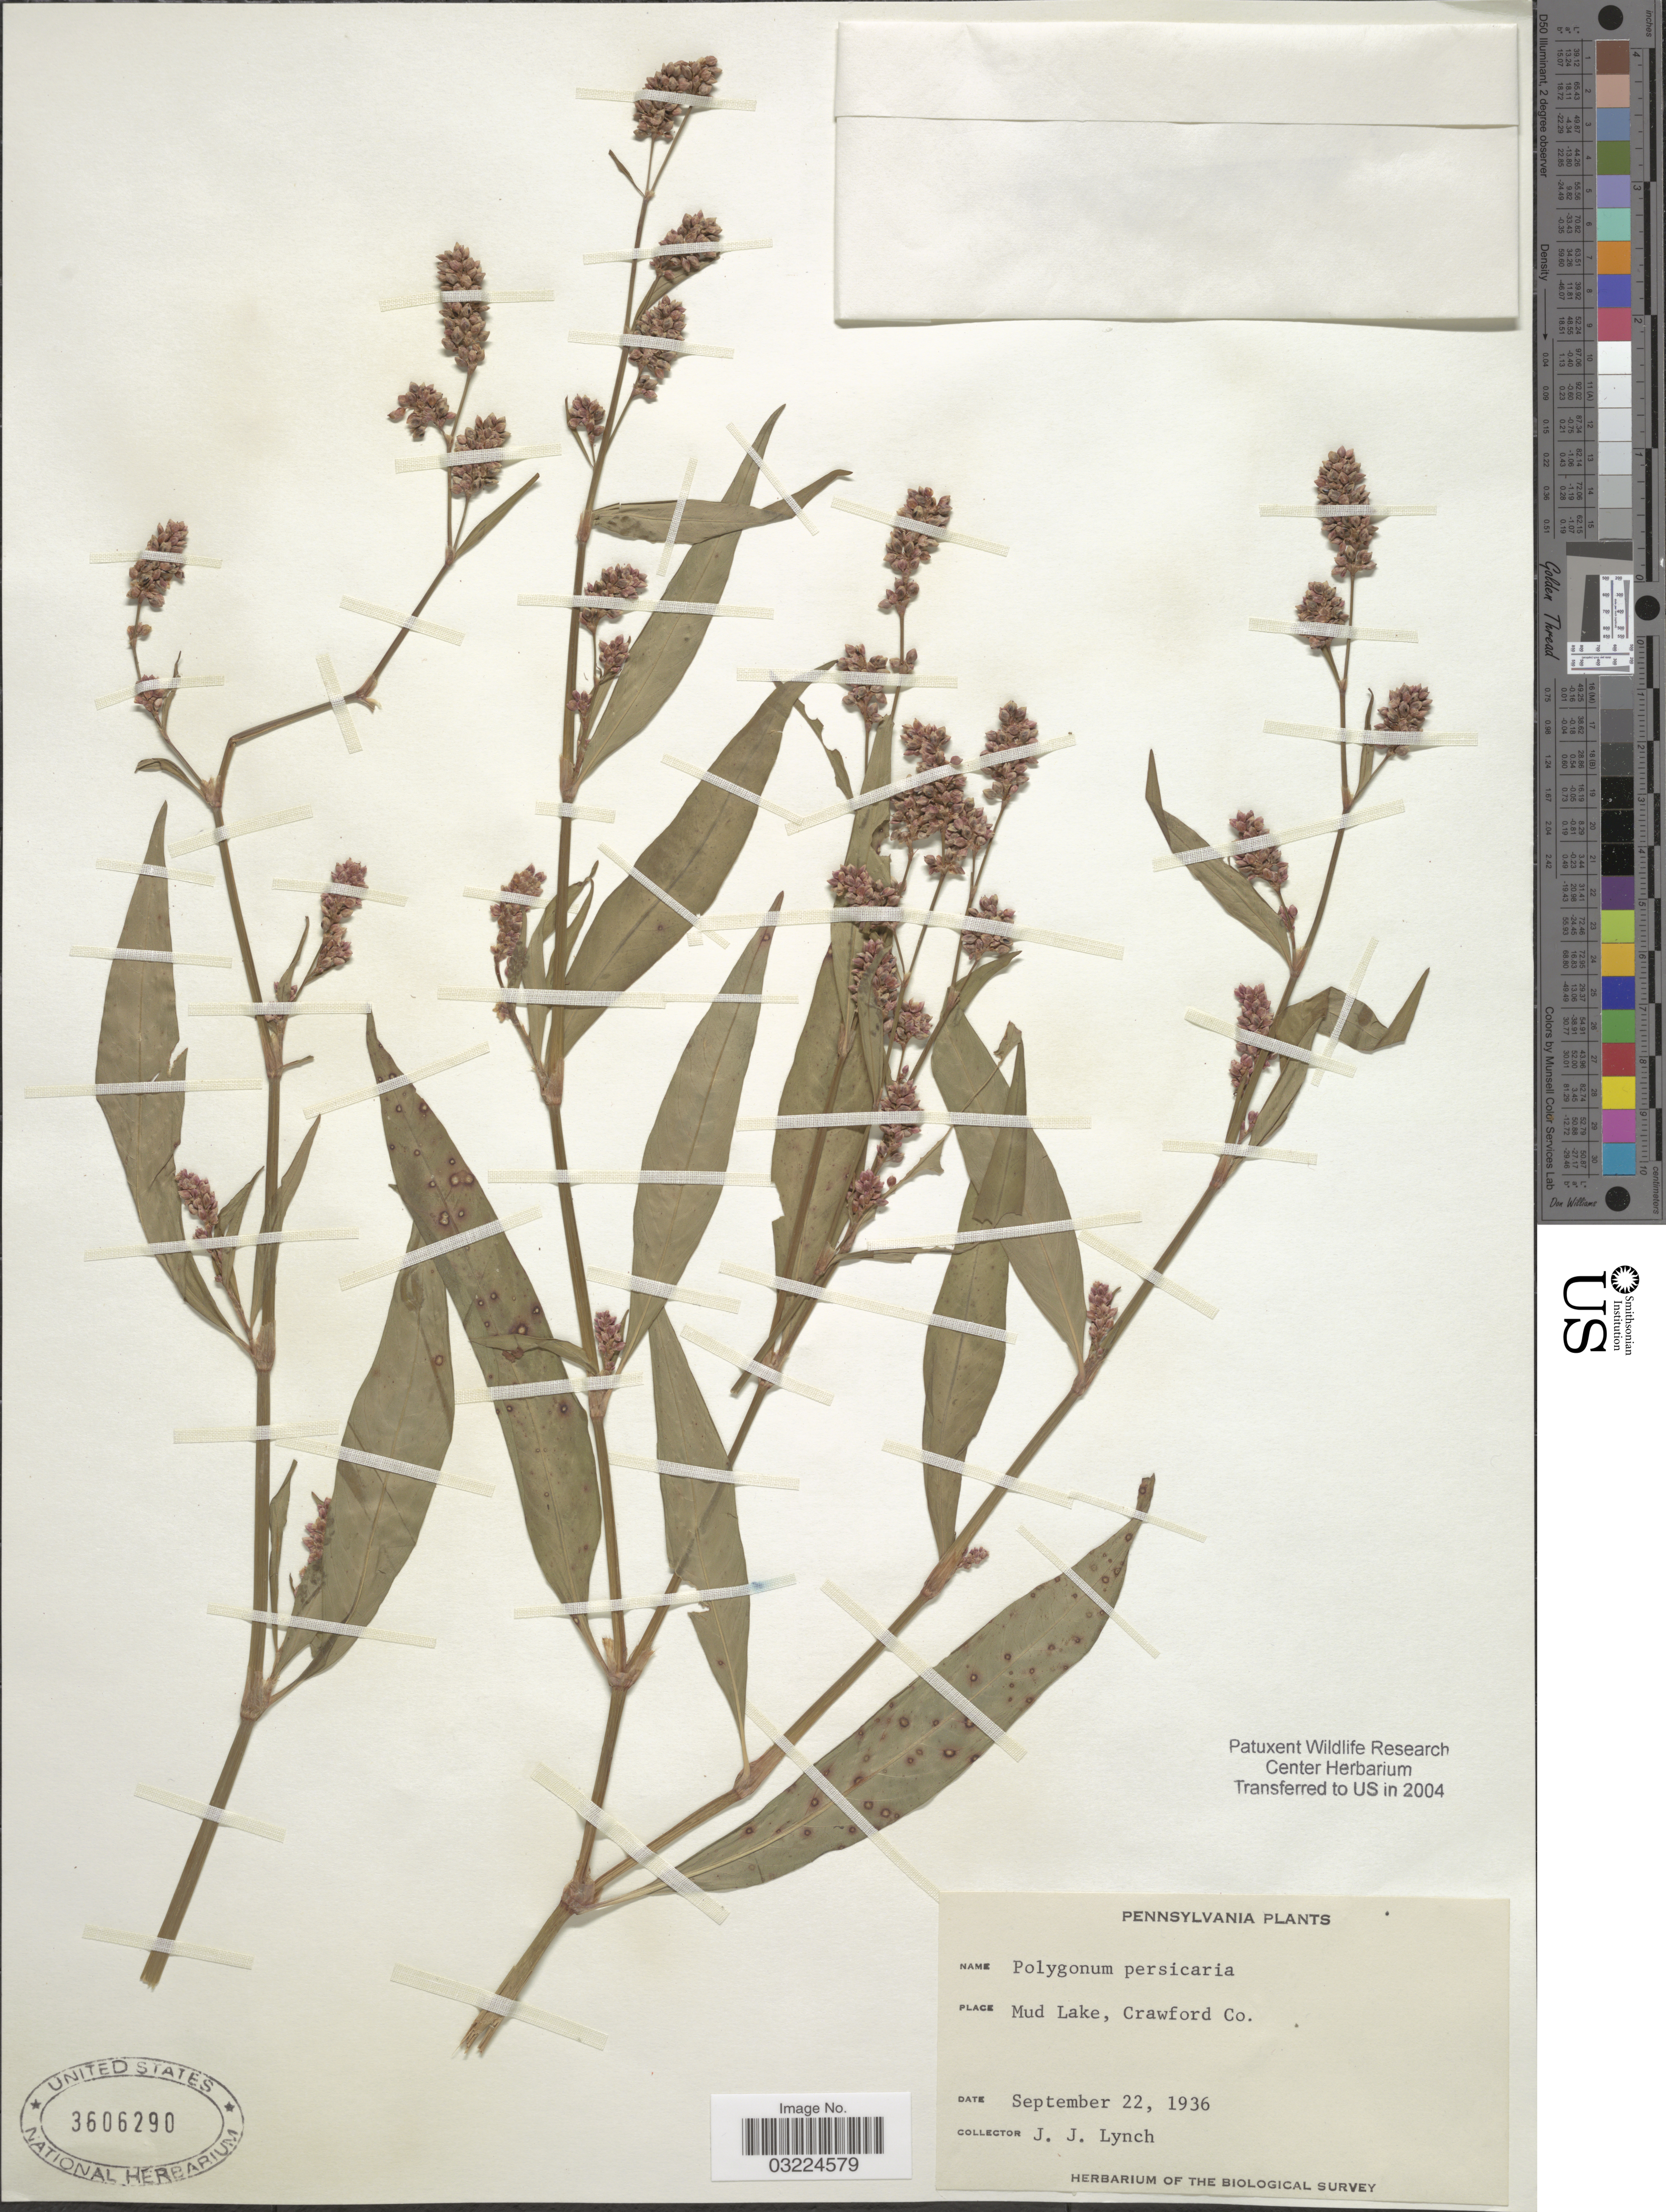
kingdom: Plantae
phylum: Tracheophyta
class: Magnoliopsida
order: Caryophyllales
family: Polygonaceae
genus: Persicaria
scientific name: Persicaria maculosa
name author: S.F. Gray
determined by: Atha, D. E.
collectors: J. Lynch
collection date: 1936-09-22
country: United States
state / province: Pennsylvania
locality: Mud Lake, Crawford Co.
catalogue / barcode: US 3606290